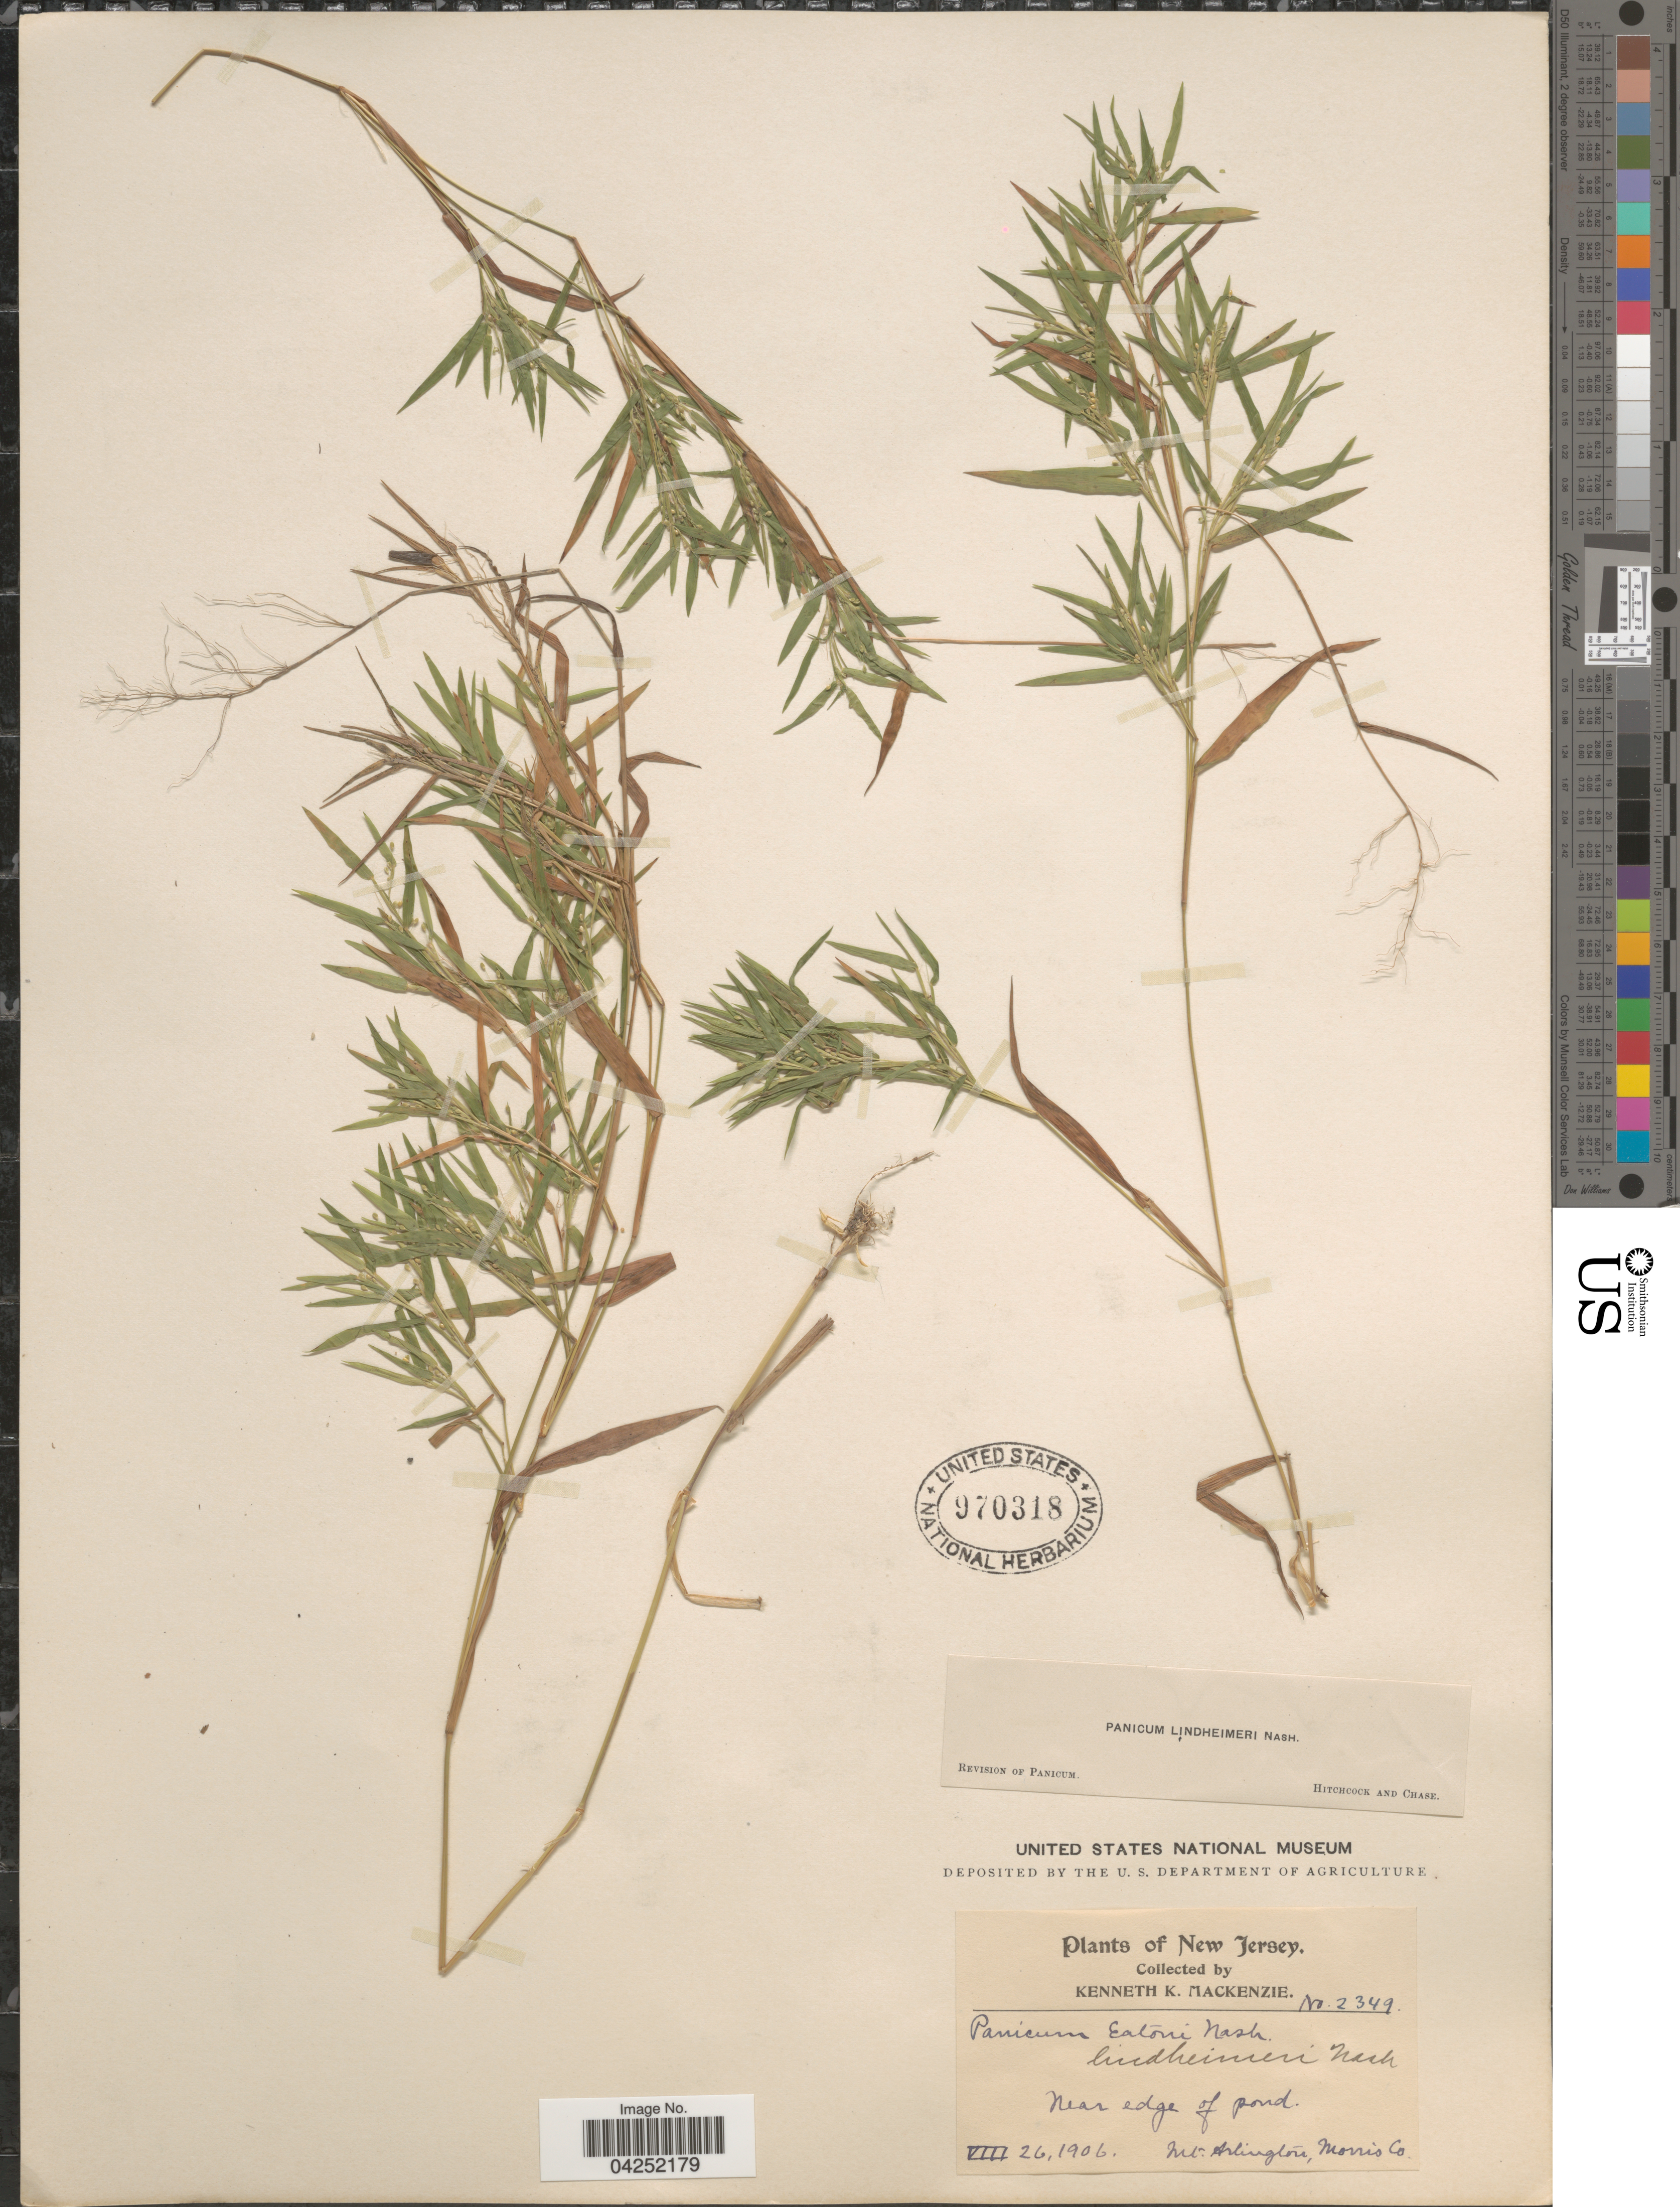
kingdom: Plantae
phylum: Tracheophyta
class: Liliopsida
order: Poales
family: Poaceae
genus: Dichanthelium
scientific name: Dichanthelium acuminatum var. lindheimeri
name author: (Nash) Gould & C.A. Clark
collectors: K. K. Mackenzie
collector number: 2349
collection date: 1906-08-26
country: United States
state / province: New Jersey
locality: Near edge of pond. Mt. Arlington, Morris Co.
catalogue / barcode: US 970318